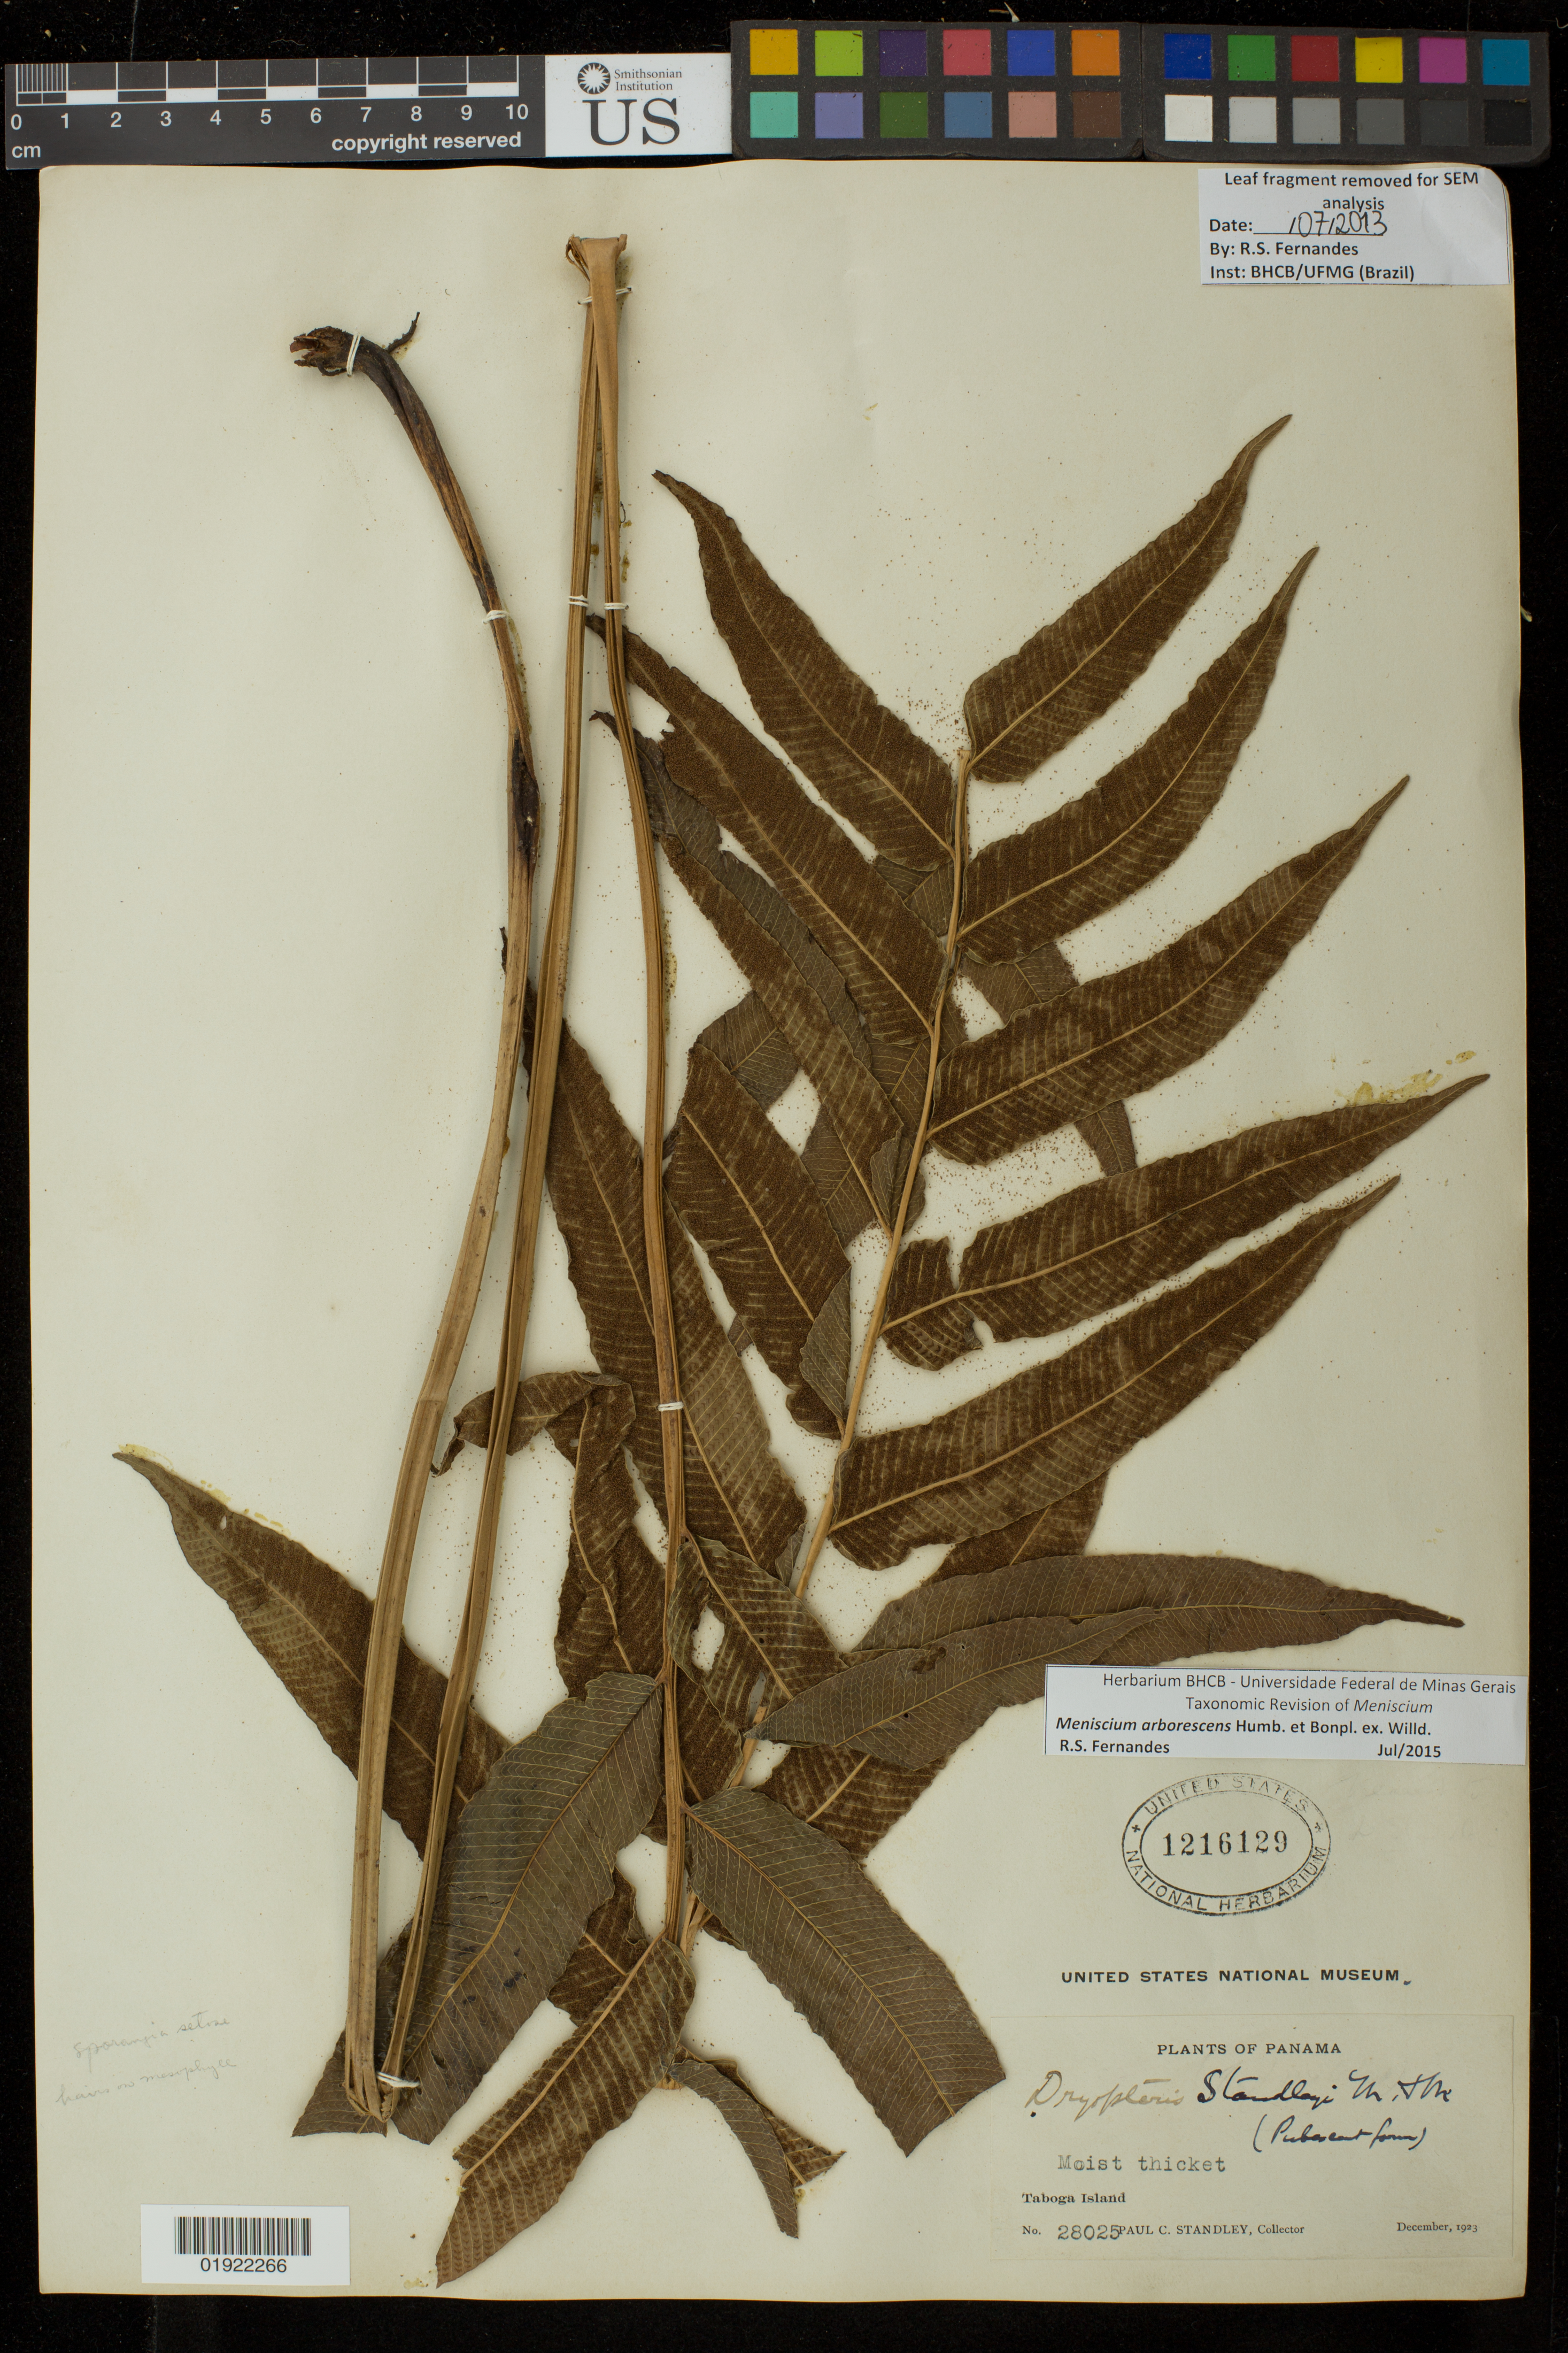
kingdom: Plantae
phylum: Tracheophyta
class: Polypodiopsida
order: Polypodiales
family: Thelypteridaceae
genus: Meniscium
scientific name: Meniscium arborescens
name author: Humb. & Bonpl. ex Willd.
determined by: Fernandes, R. S.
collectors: P. Standely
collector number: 28025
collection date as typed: December, 1923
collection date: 1923-12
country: Panama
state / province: Panamá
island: Taboga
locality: Taboga Island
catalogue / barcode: US 1216129